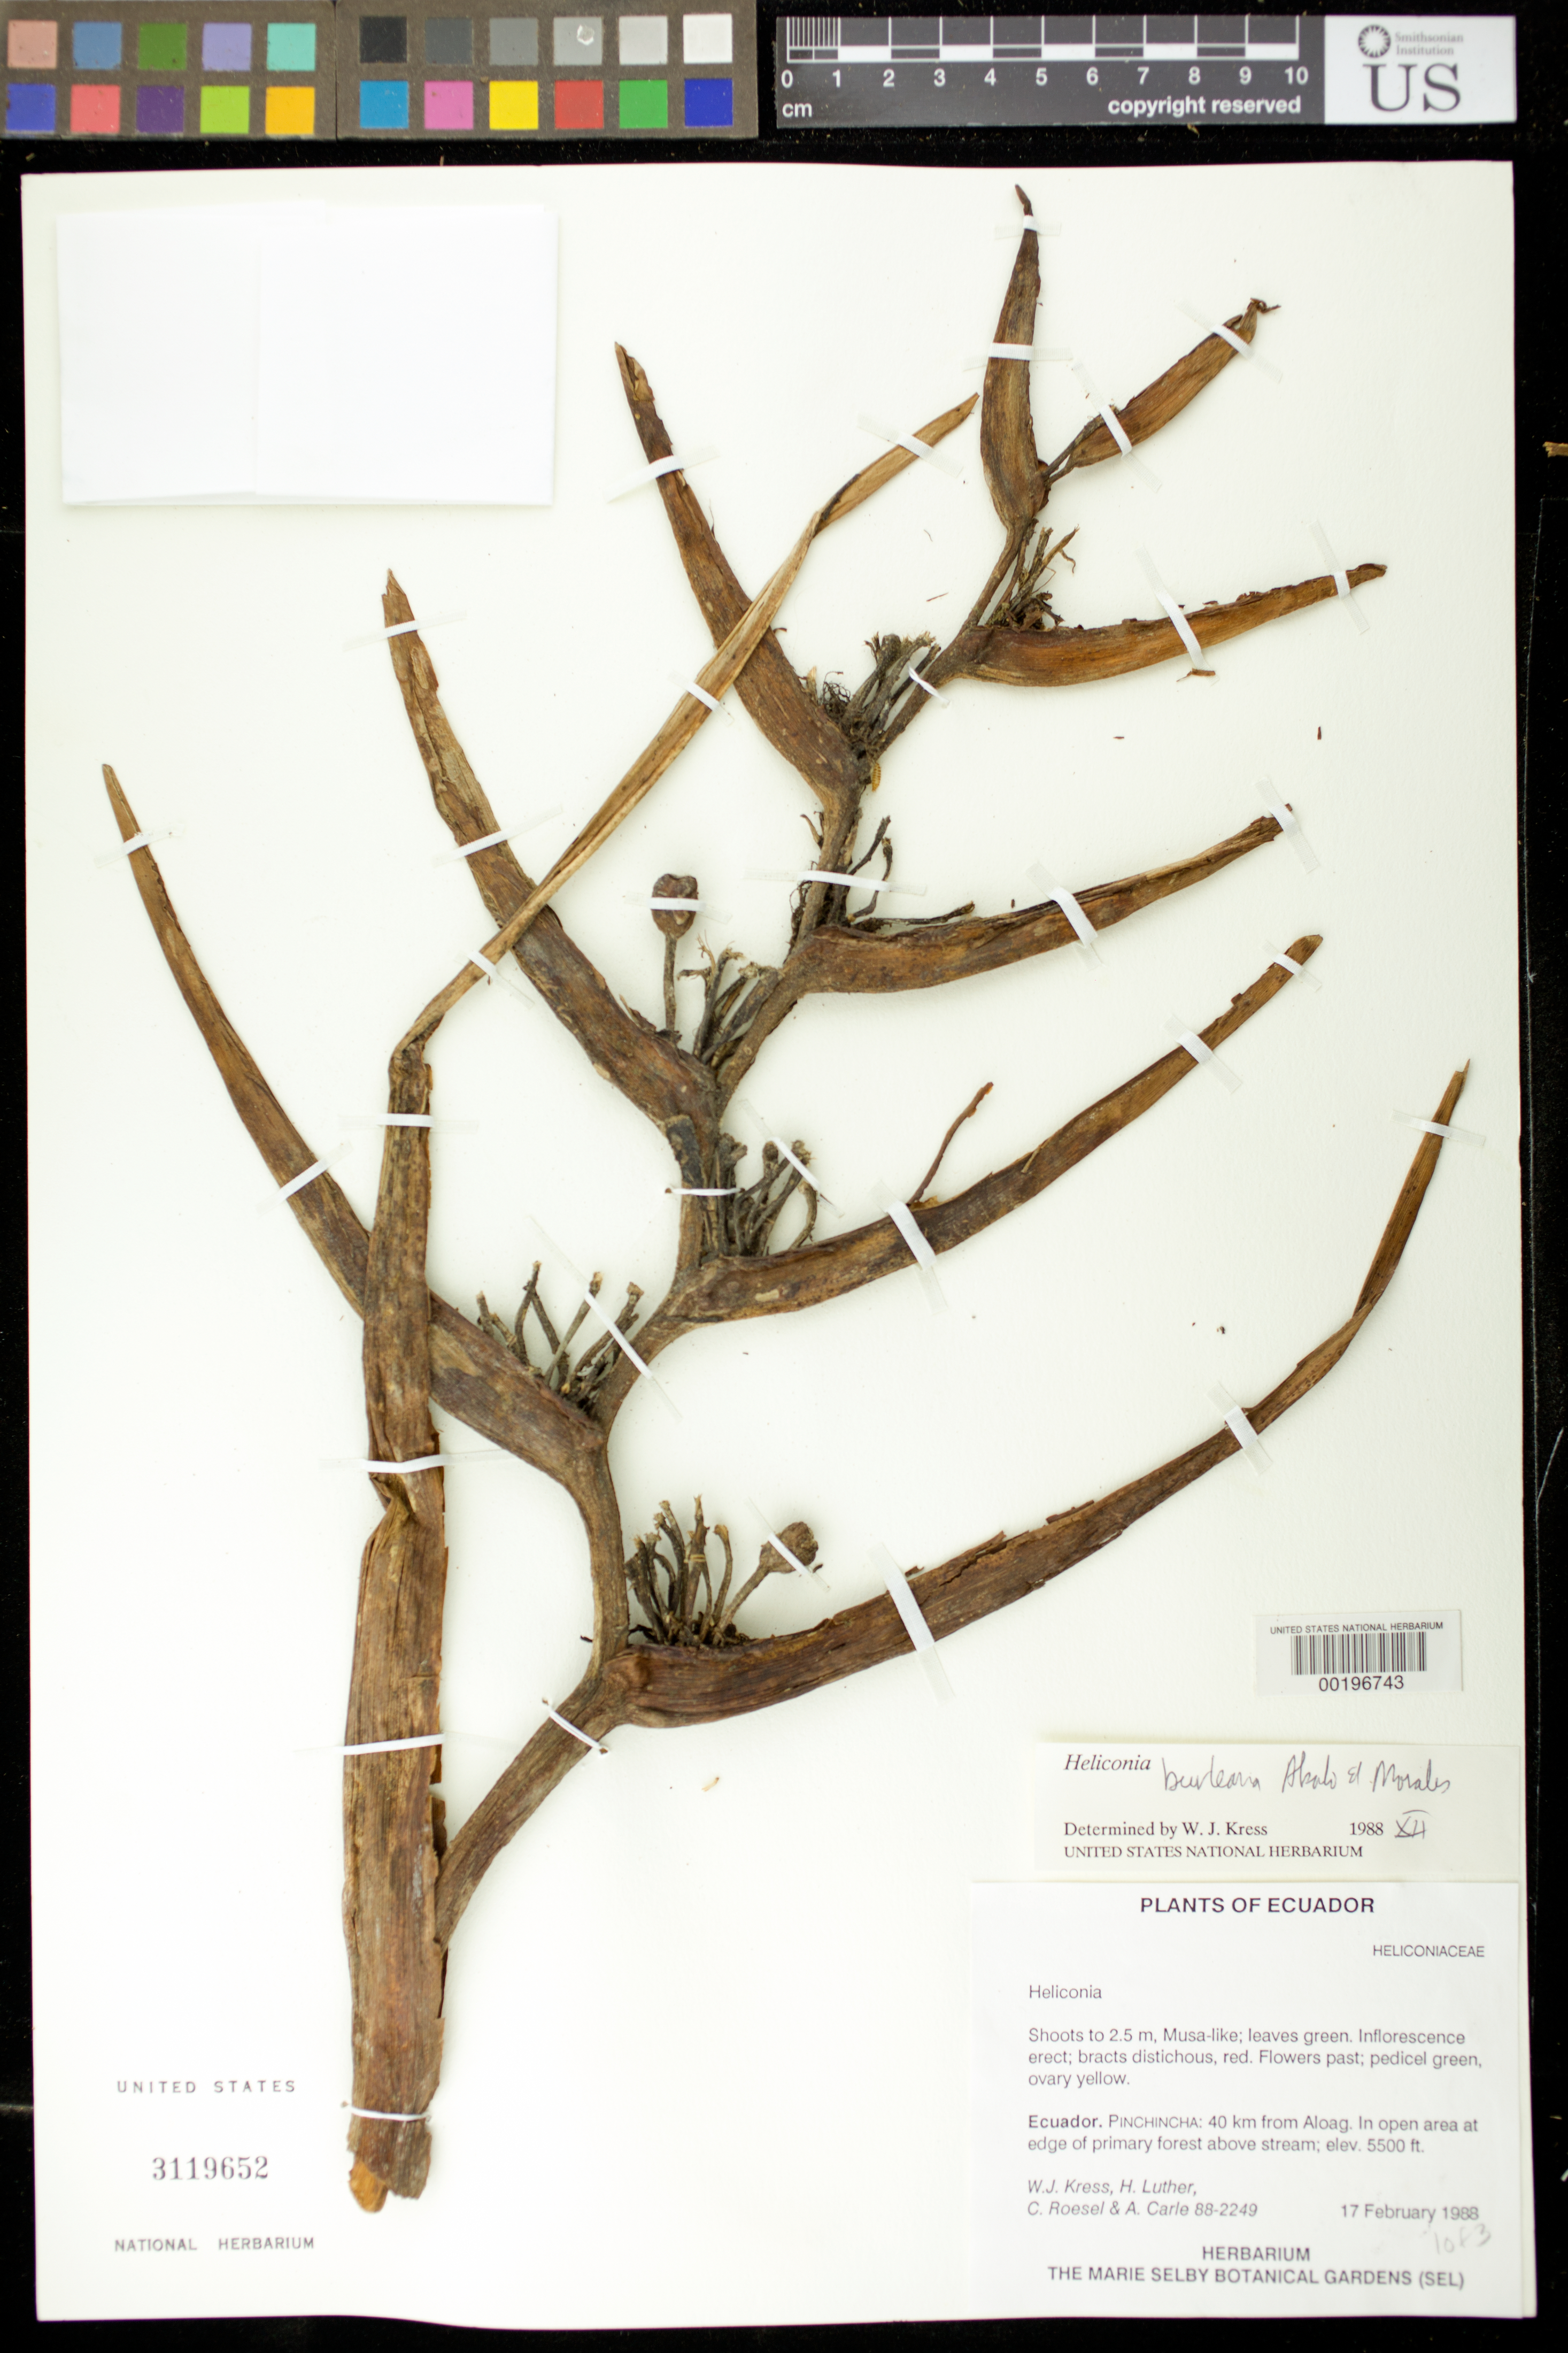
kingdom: Plantae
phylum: Tracheophyta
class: Liliopsida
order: Zingiberales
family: Heliconiaceae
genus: Heliconia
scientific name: Heliconia burleana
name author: Abalo & G. Morales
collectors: W. J. Kress, Harry E. Luther, C. S. Roesel & A. Carle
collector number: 88-2249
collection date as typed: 17 Feb 1988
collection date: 1988-02-17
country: Ecuador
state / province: Pichincha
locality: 40 km from aloag, in open area at edge of primary forest above stream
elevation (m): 1676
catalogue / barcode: US 3119652